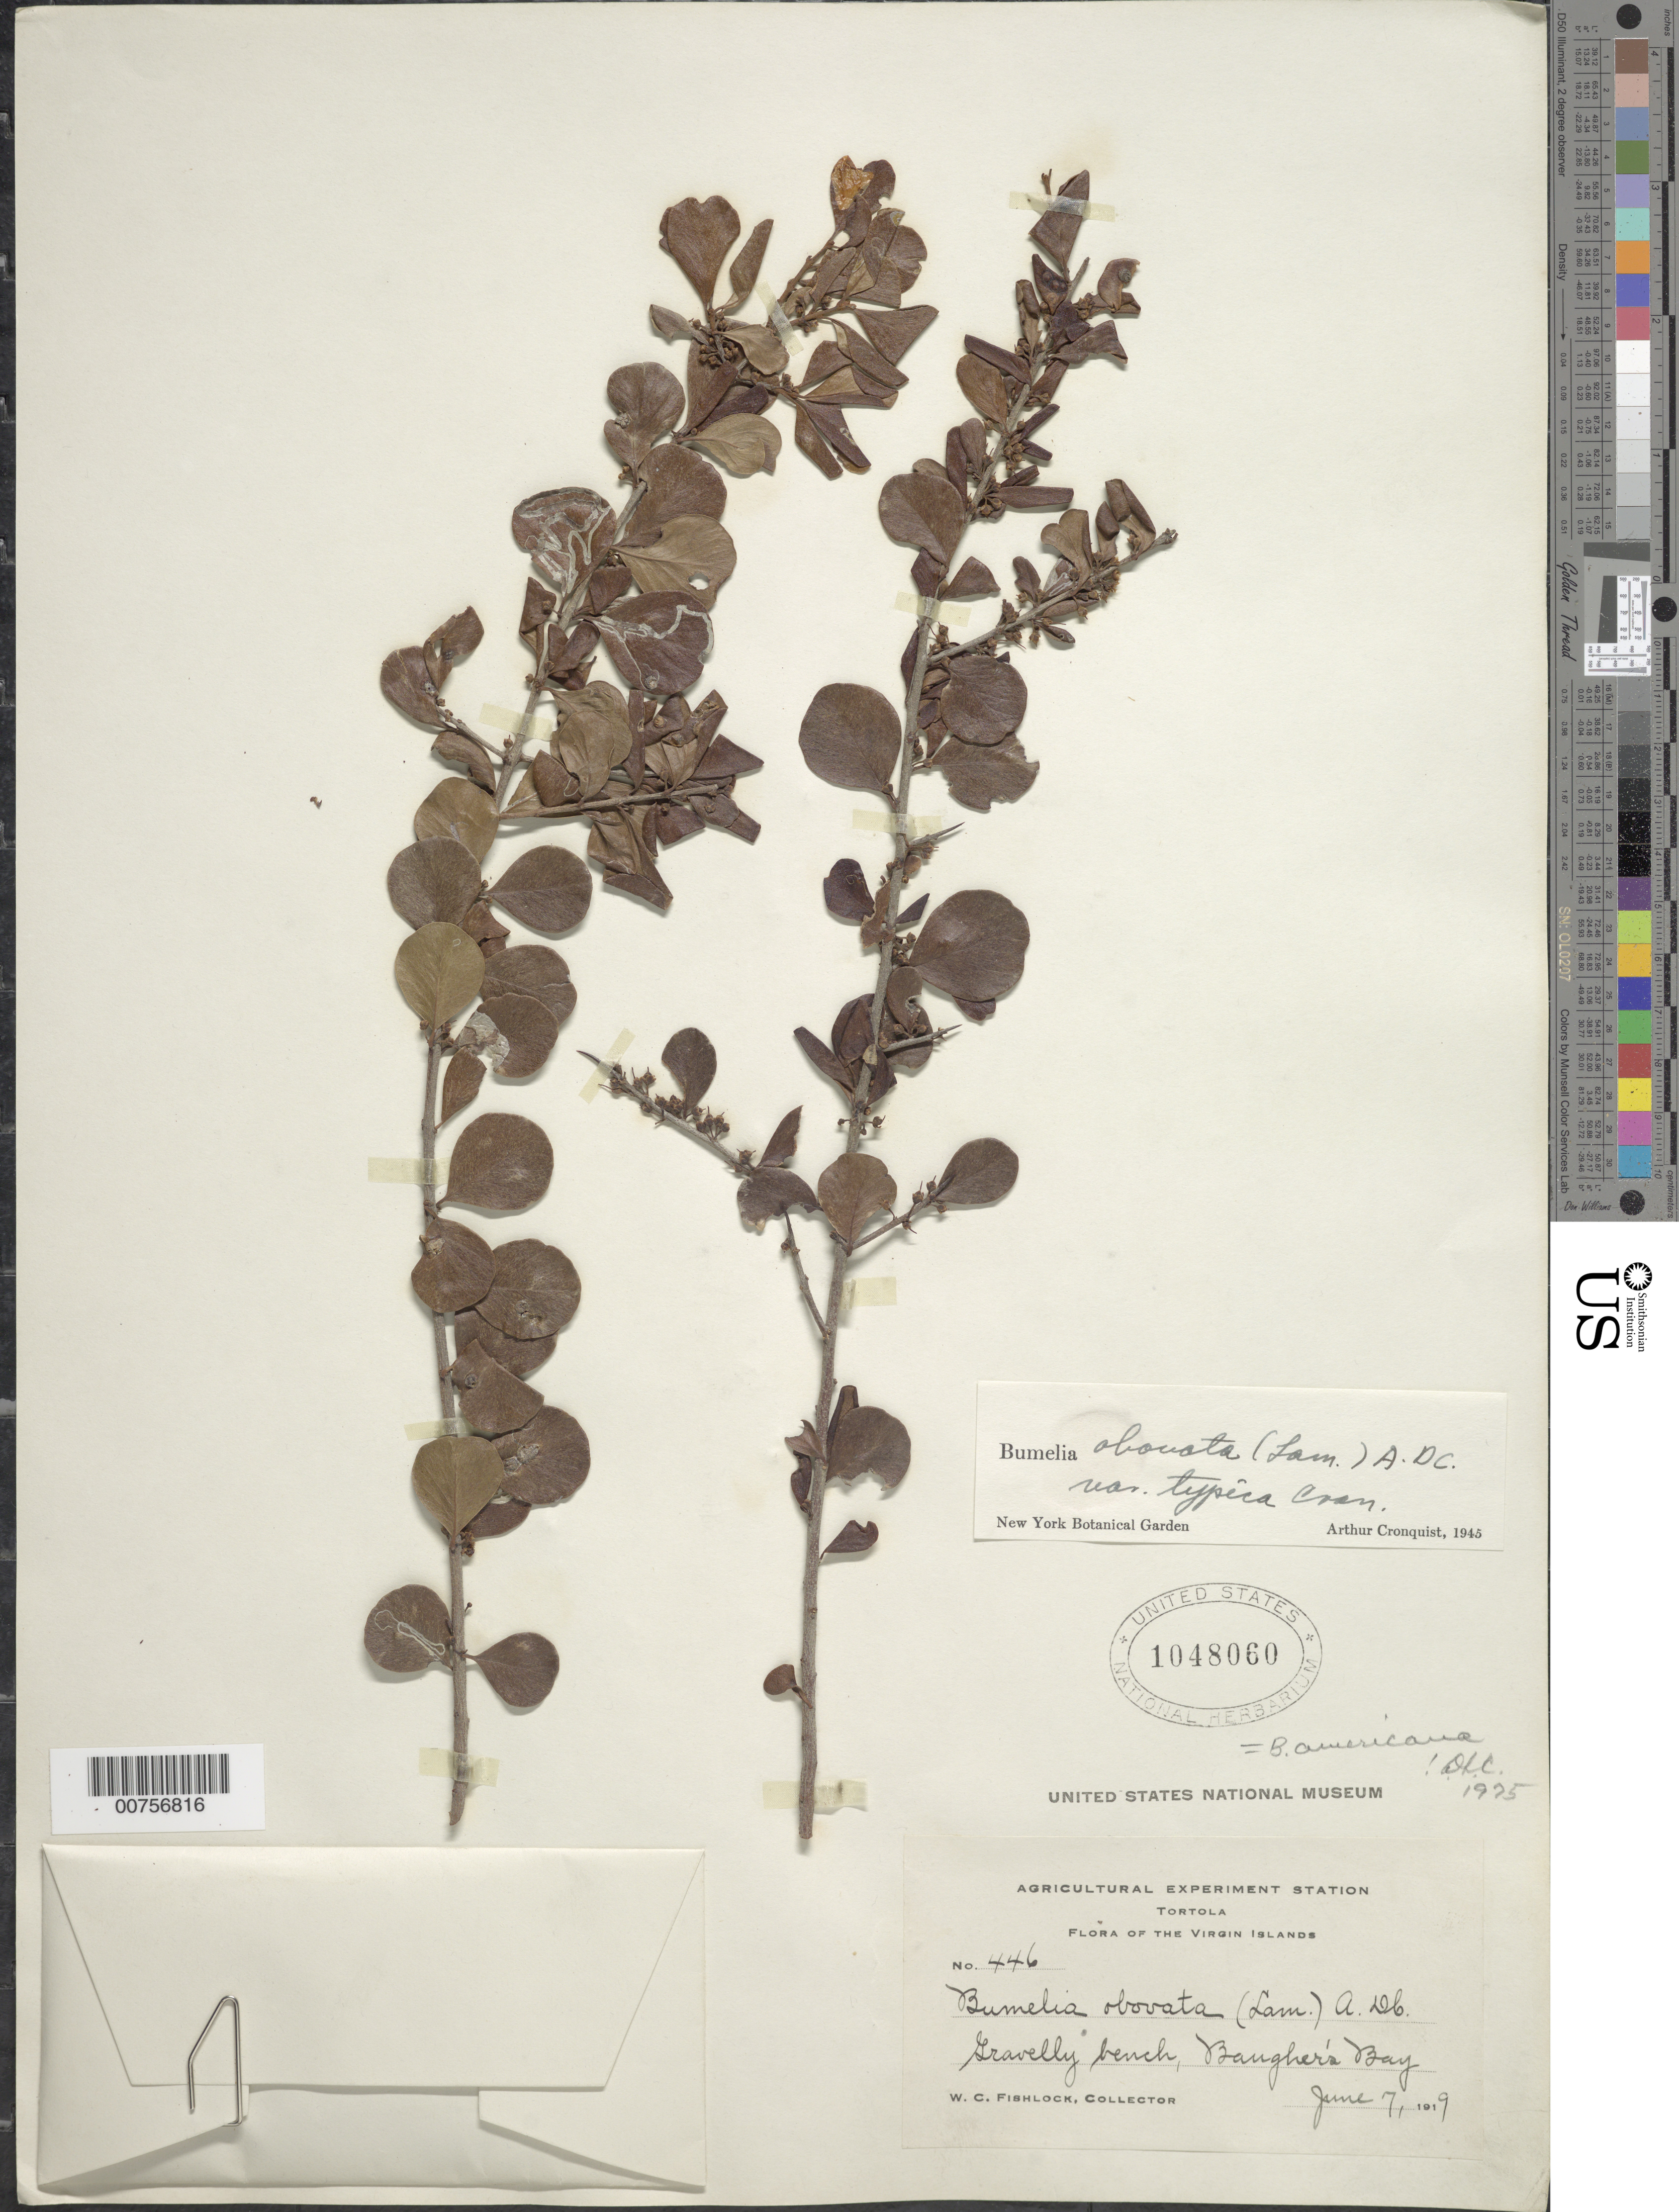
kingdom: Plantae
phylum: Tracheophyta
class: Magnoliopsida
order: Ericales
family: Sapotaceae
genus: Sideroxylon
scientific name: Sideroxylon obovatum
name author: Lam.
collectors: W. Fishlock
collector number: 446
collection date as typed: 07 Jun 1919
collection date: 1919-06-07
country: British Virgin Islands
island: Tortola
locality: Baugher's Bay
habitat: Gravelly beach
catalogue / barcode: US 1048060